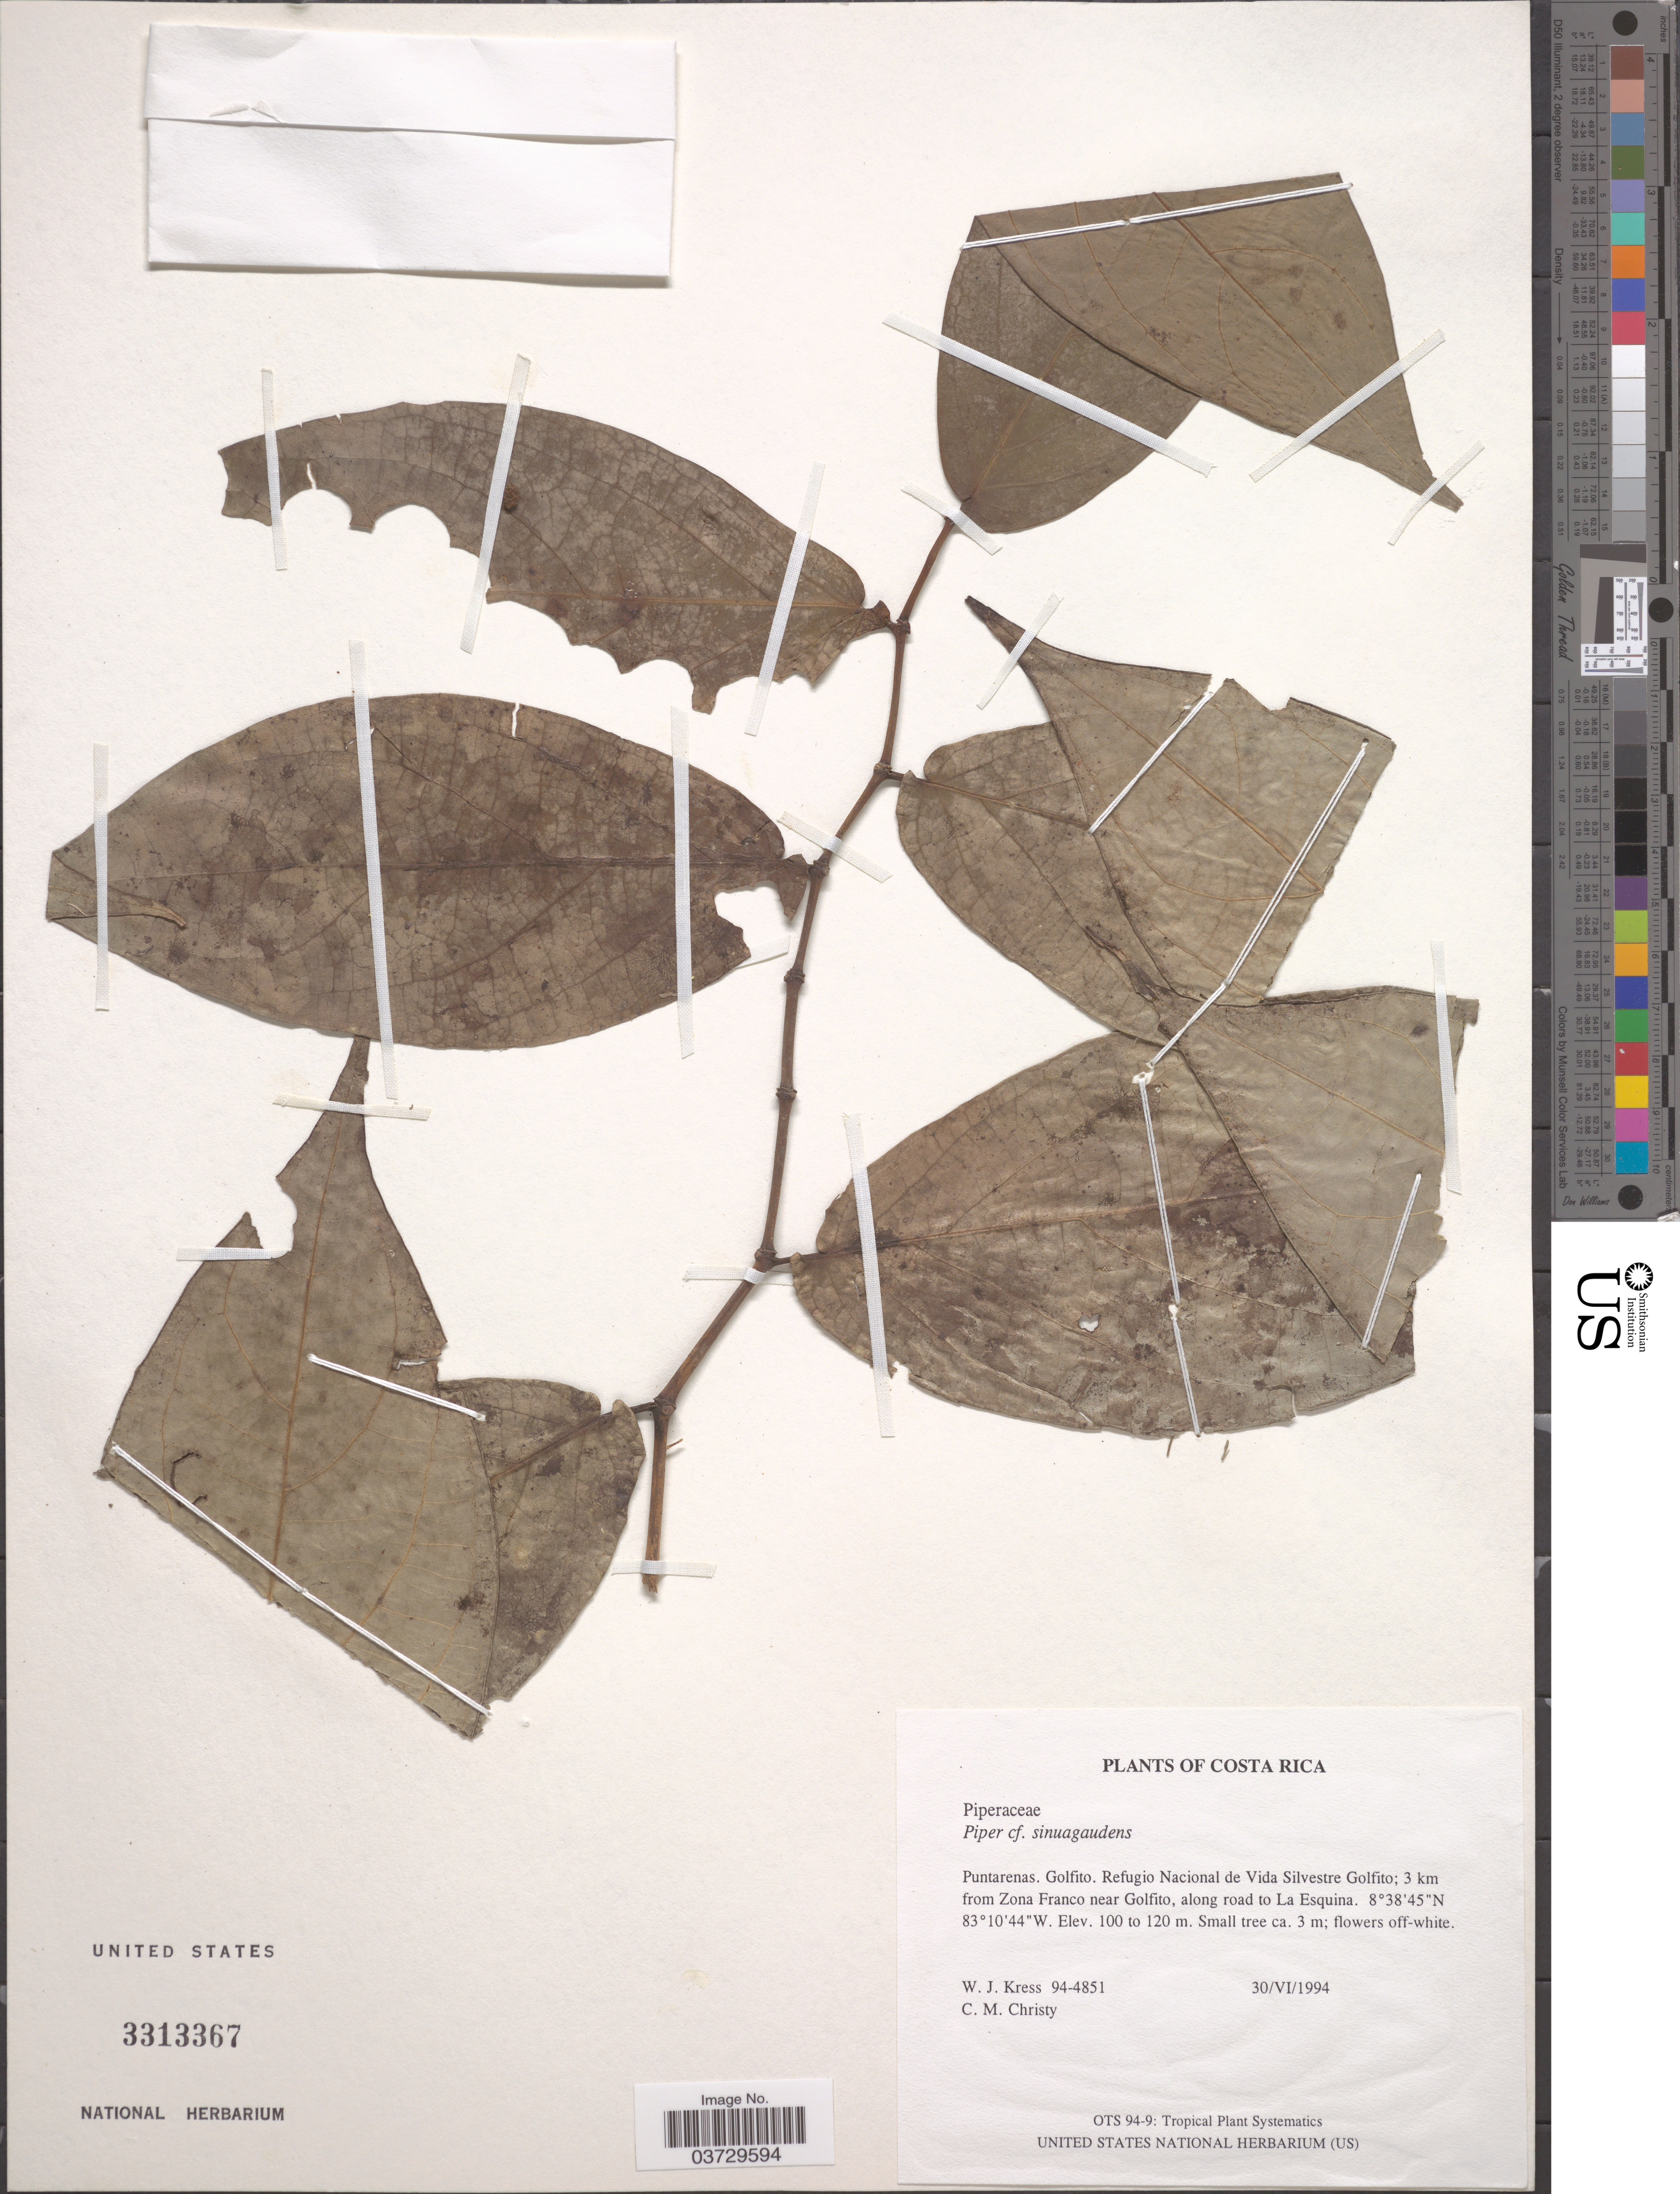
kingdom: Plantae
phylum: Tracheophyta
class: Magnoliopsida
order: Piperales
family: Piperaceae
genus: Piper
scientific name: Piper sinugaudens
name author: C. DC.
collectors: W. J. Kress & C. M. Christy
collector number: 94-4851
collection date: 1994-06-30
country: Costa Rica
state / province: Puntarenas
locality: Golfito. Refugio Nacional de Vida Silvestre Golfito; 3 km from Zona Franco near Golfito, along road to La Esquina.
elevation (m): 100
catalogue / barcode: US 3313367